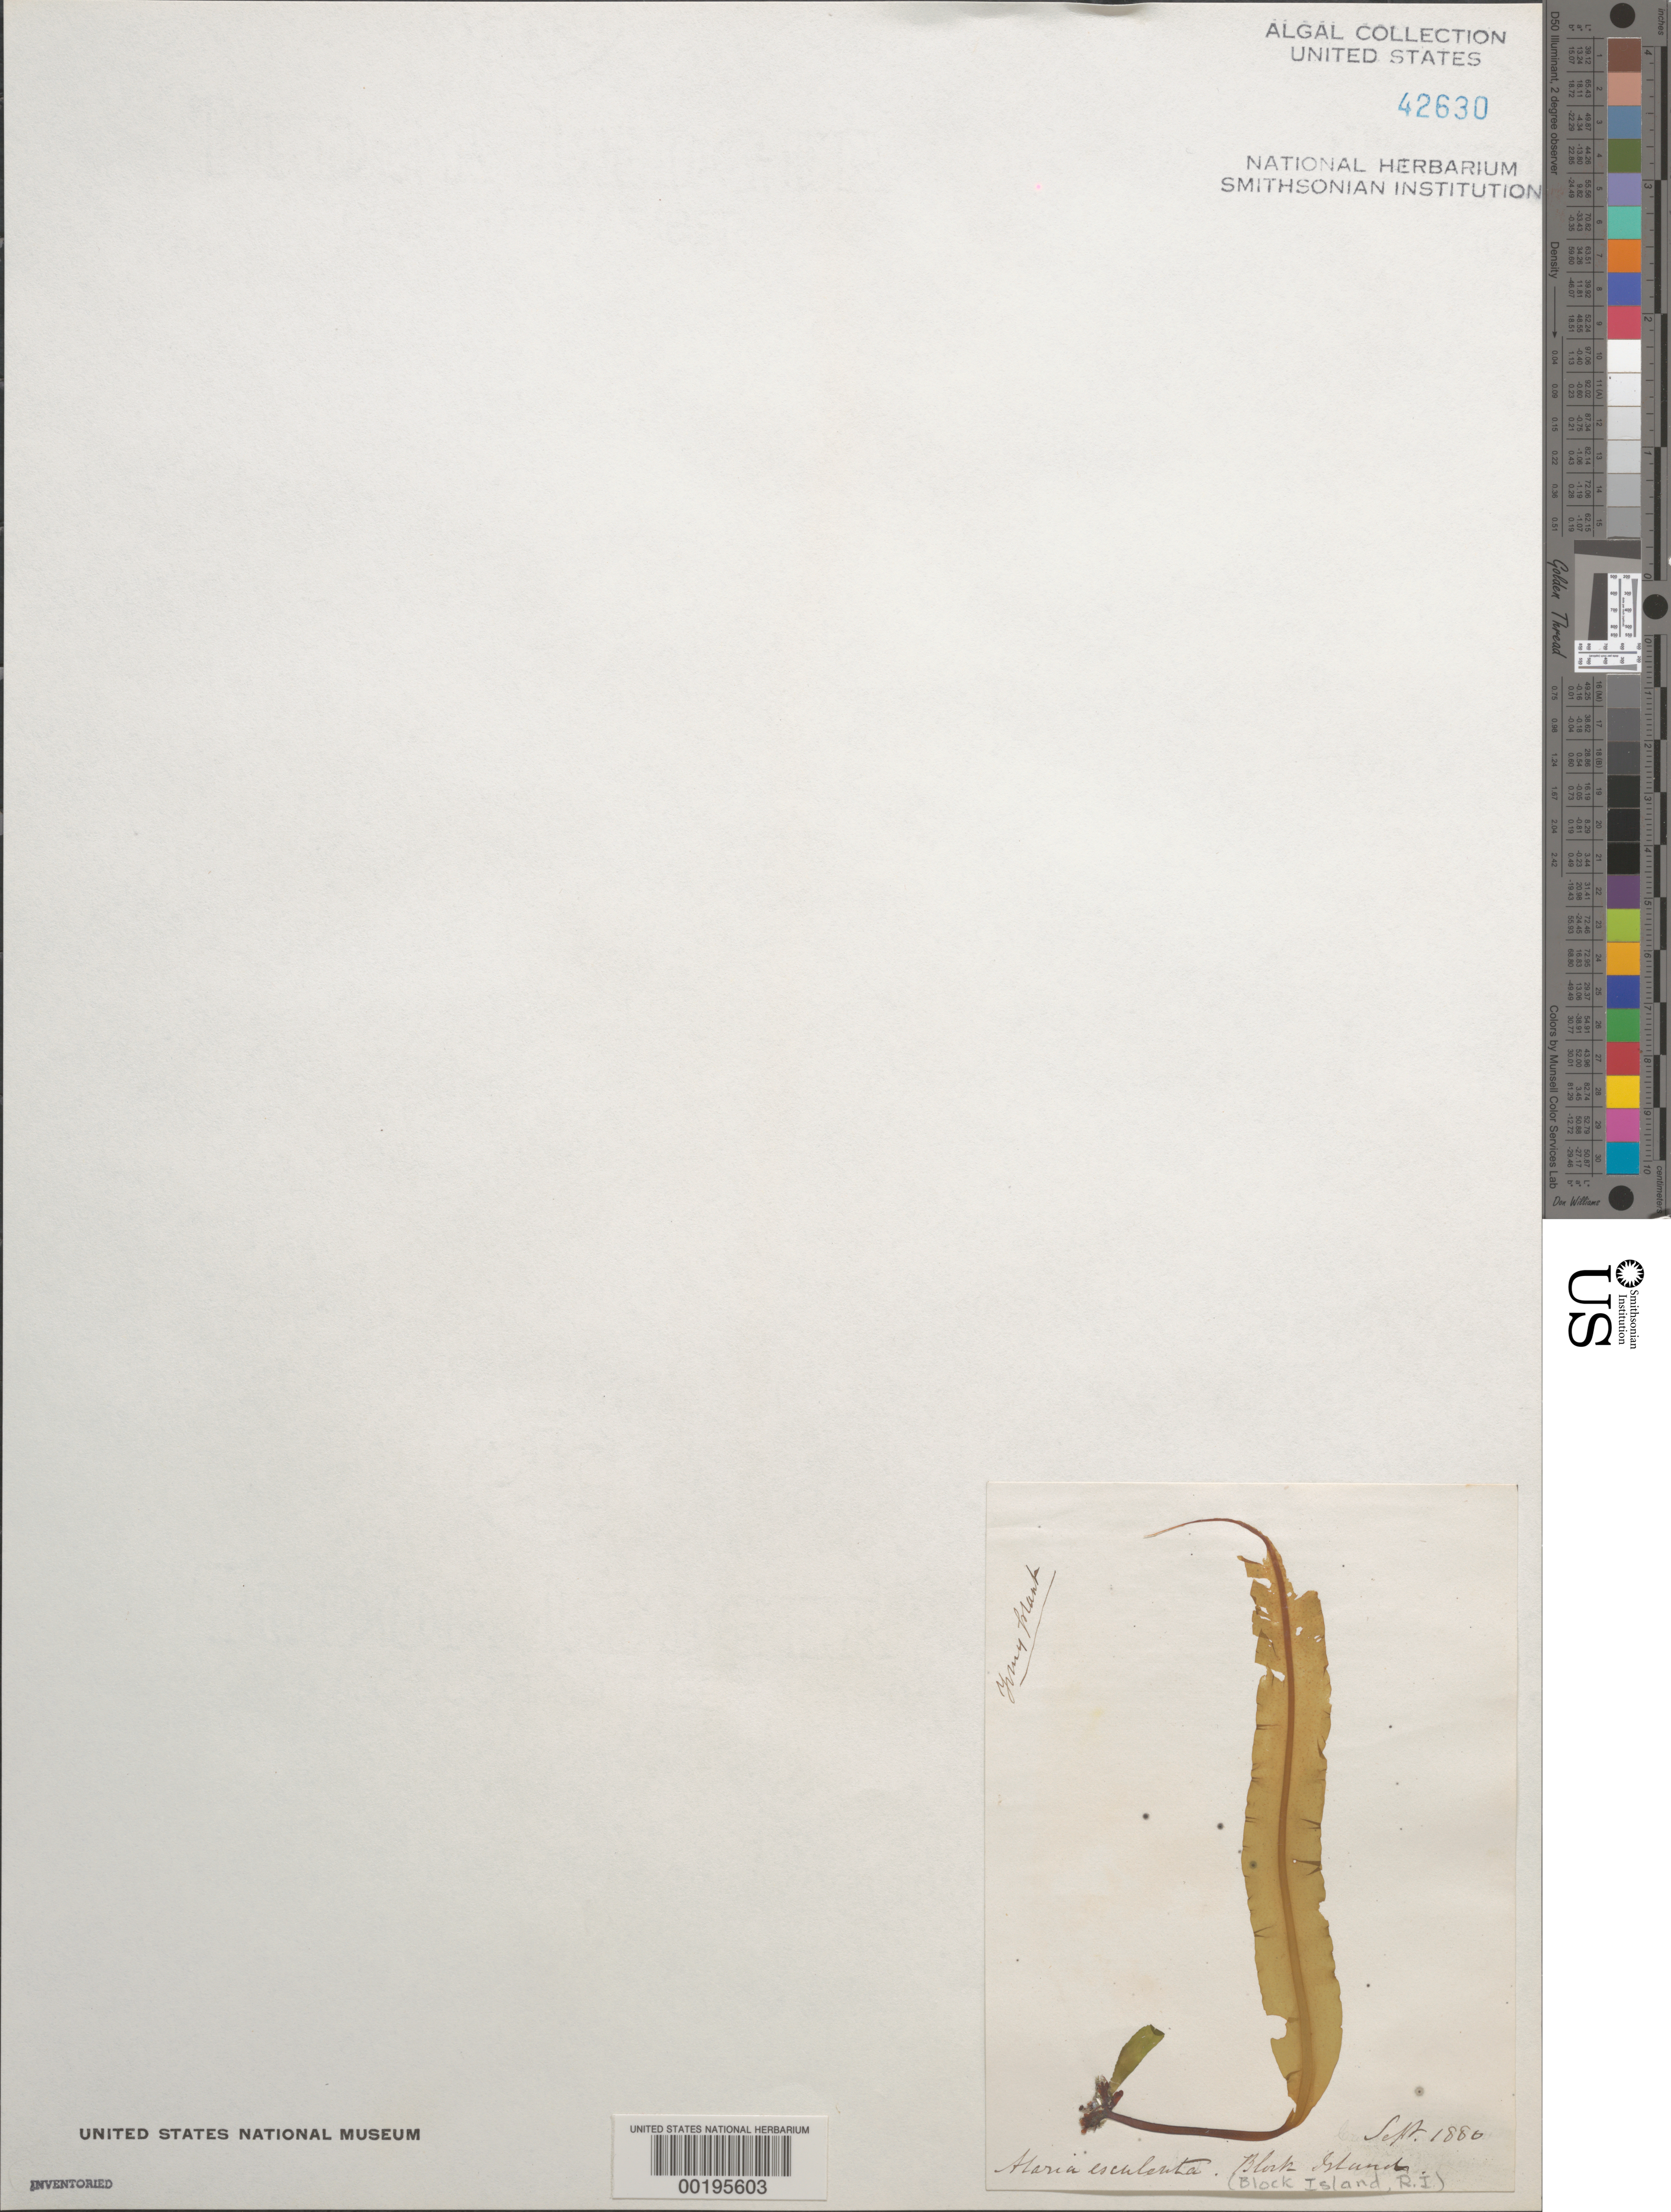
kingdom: Chromista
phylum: Ochrophyta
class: Phaeophyceae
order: Laminariales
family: Alariaceae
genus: Alaria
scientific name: Alaria esculenta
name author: (L.) Greville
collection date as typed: Sep 1880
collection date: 1880-09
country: United States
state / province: Rhode Island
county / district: Washington County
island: Block Island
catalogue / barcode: US 42630